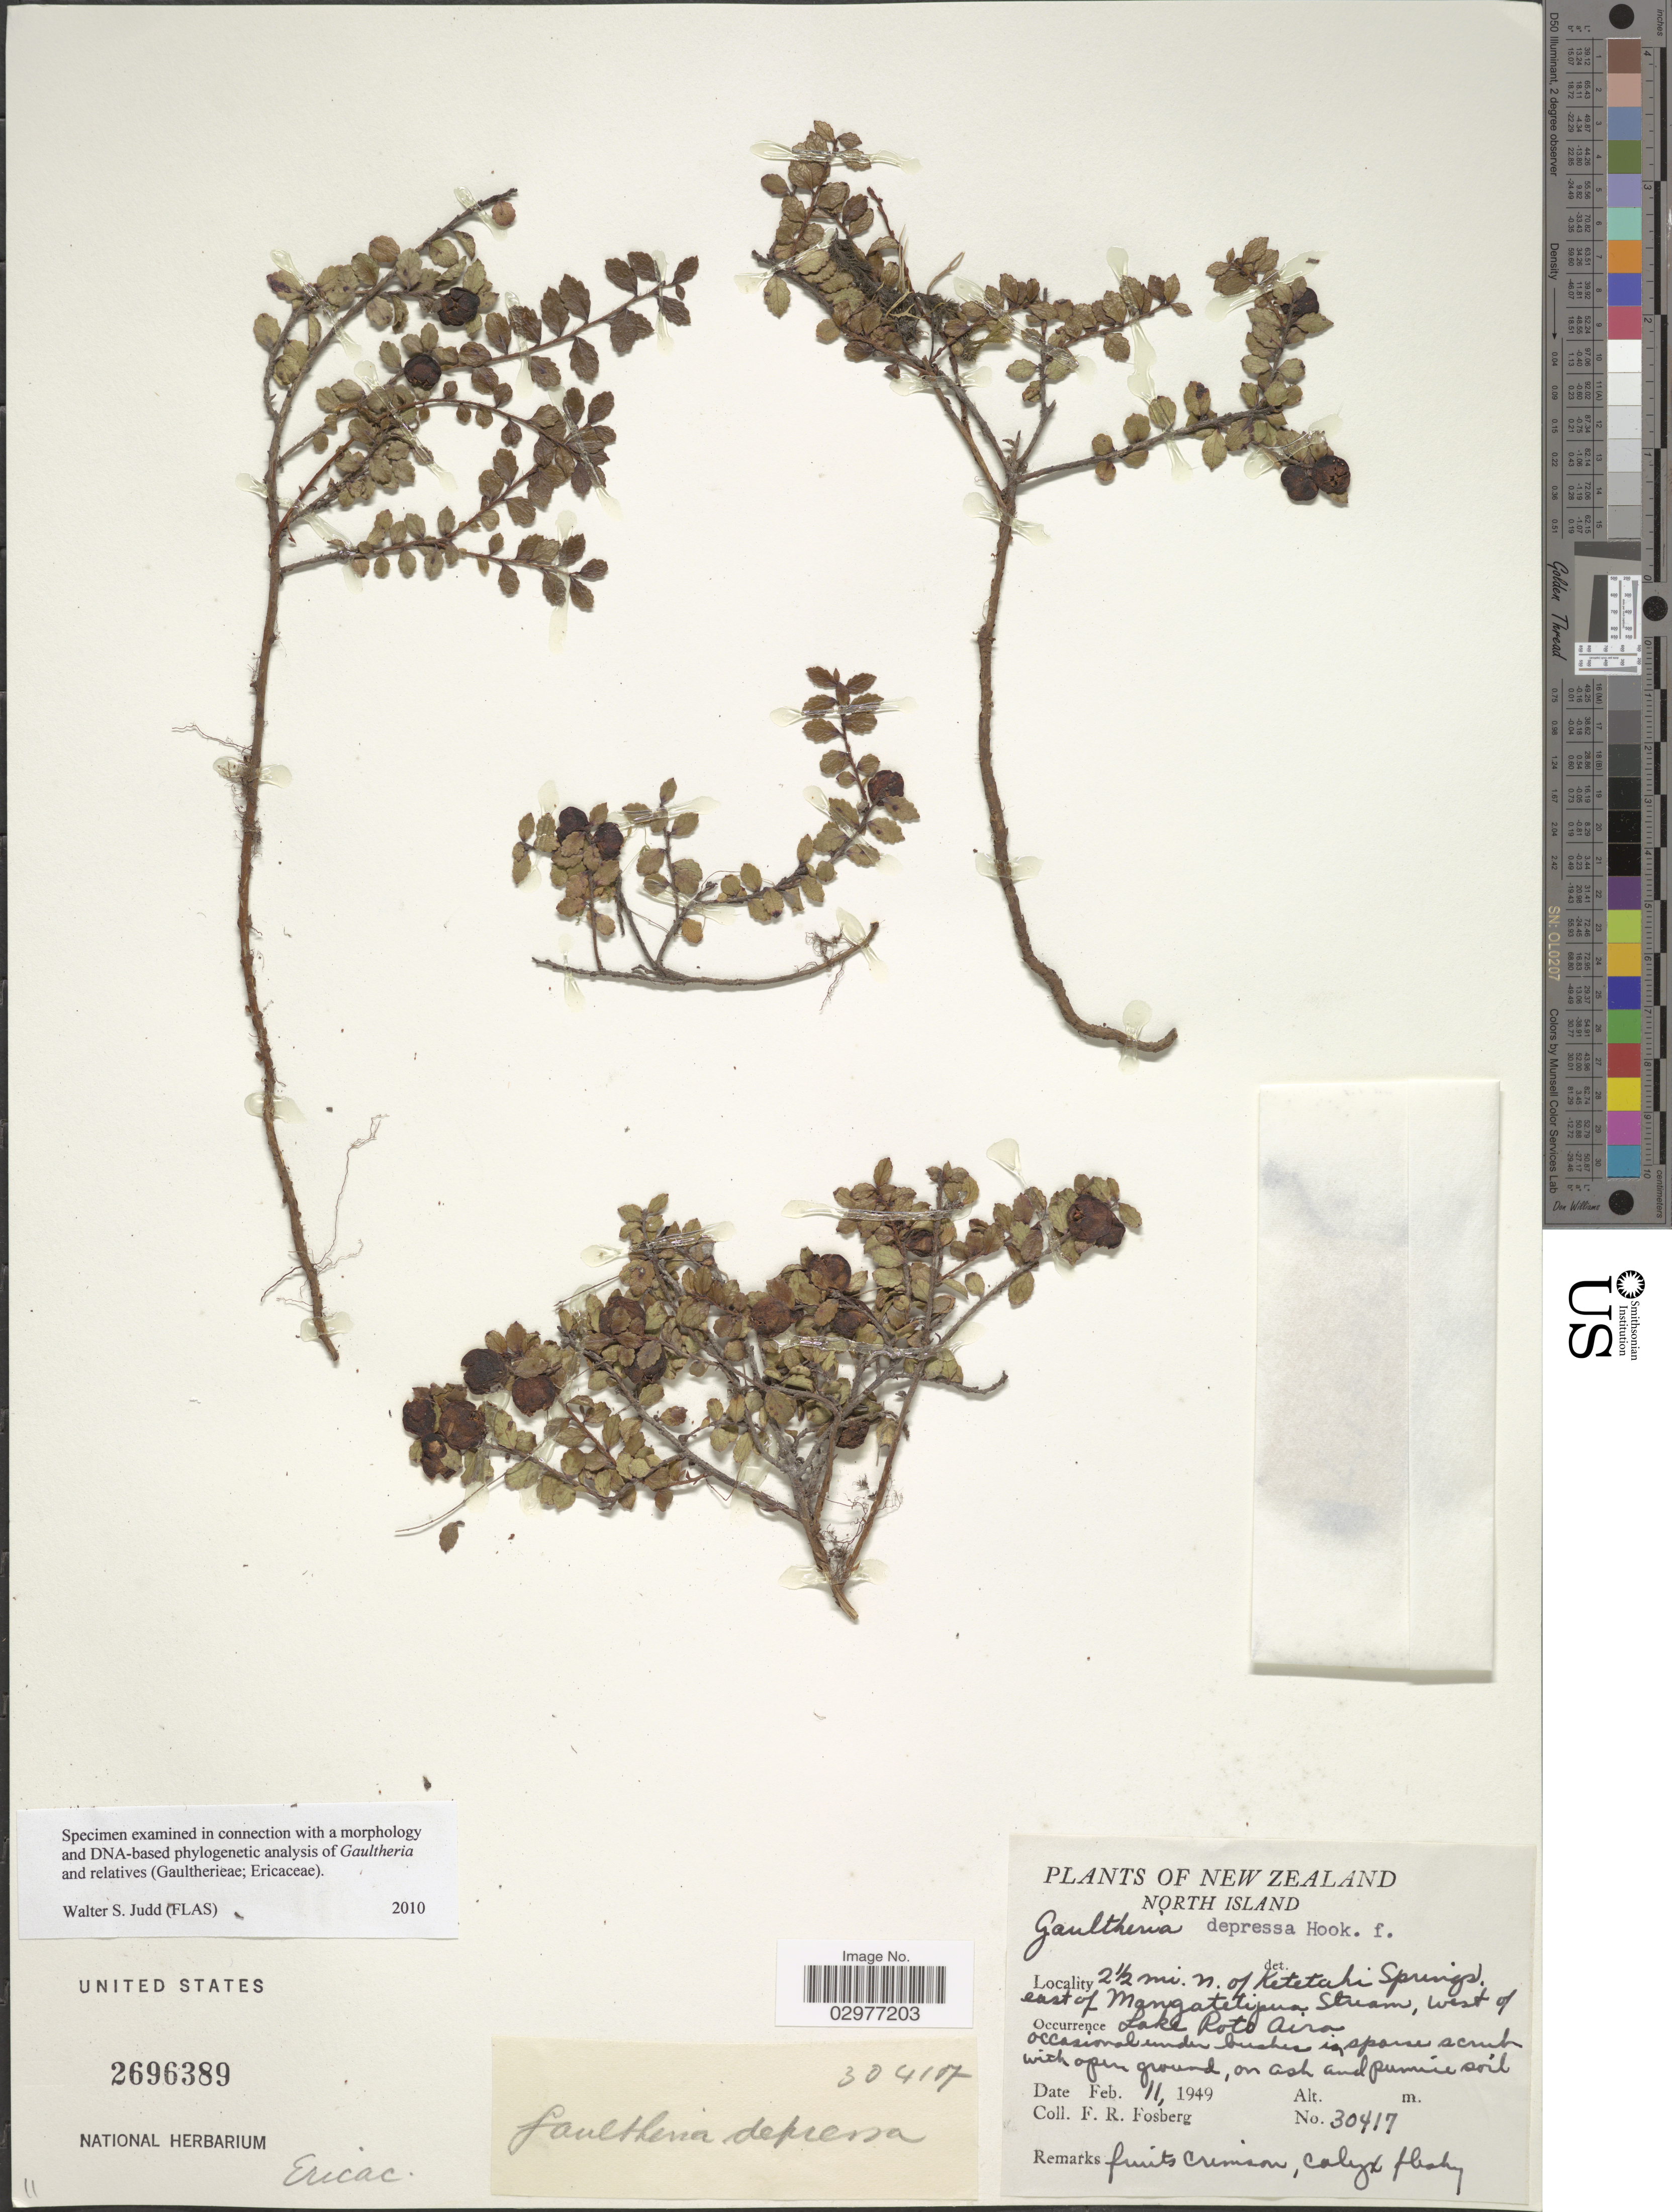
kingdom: Plantae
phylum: Tracheophyta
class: Magnoliopsida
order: Ericales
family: Ericaceae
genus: Gaultheria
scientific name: Gaultheria depressa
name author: Hook. f.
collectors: F. R. Fosberg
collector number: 30417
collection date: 1949-02-11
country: New Zealand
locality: North Island. 2½ mi. N. of Ketetahi Springs, east of Mangatetipua Stream, west of Lake Roto Aira.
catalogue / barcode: US 2696389